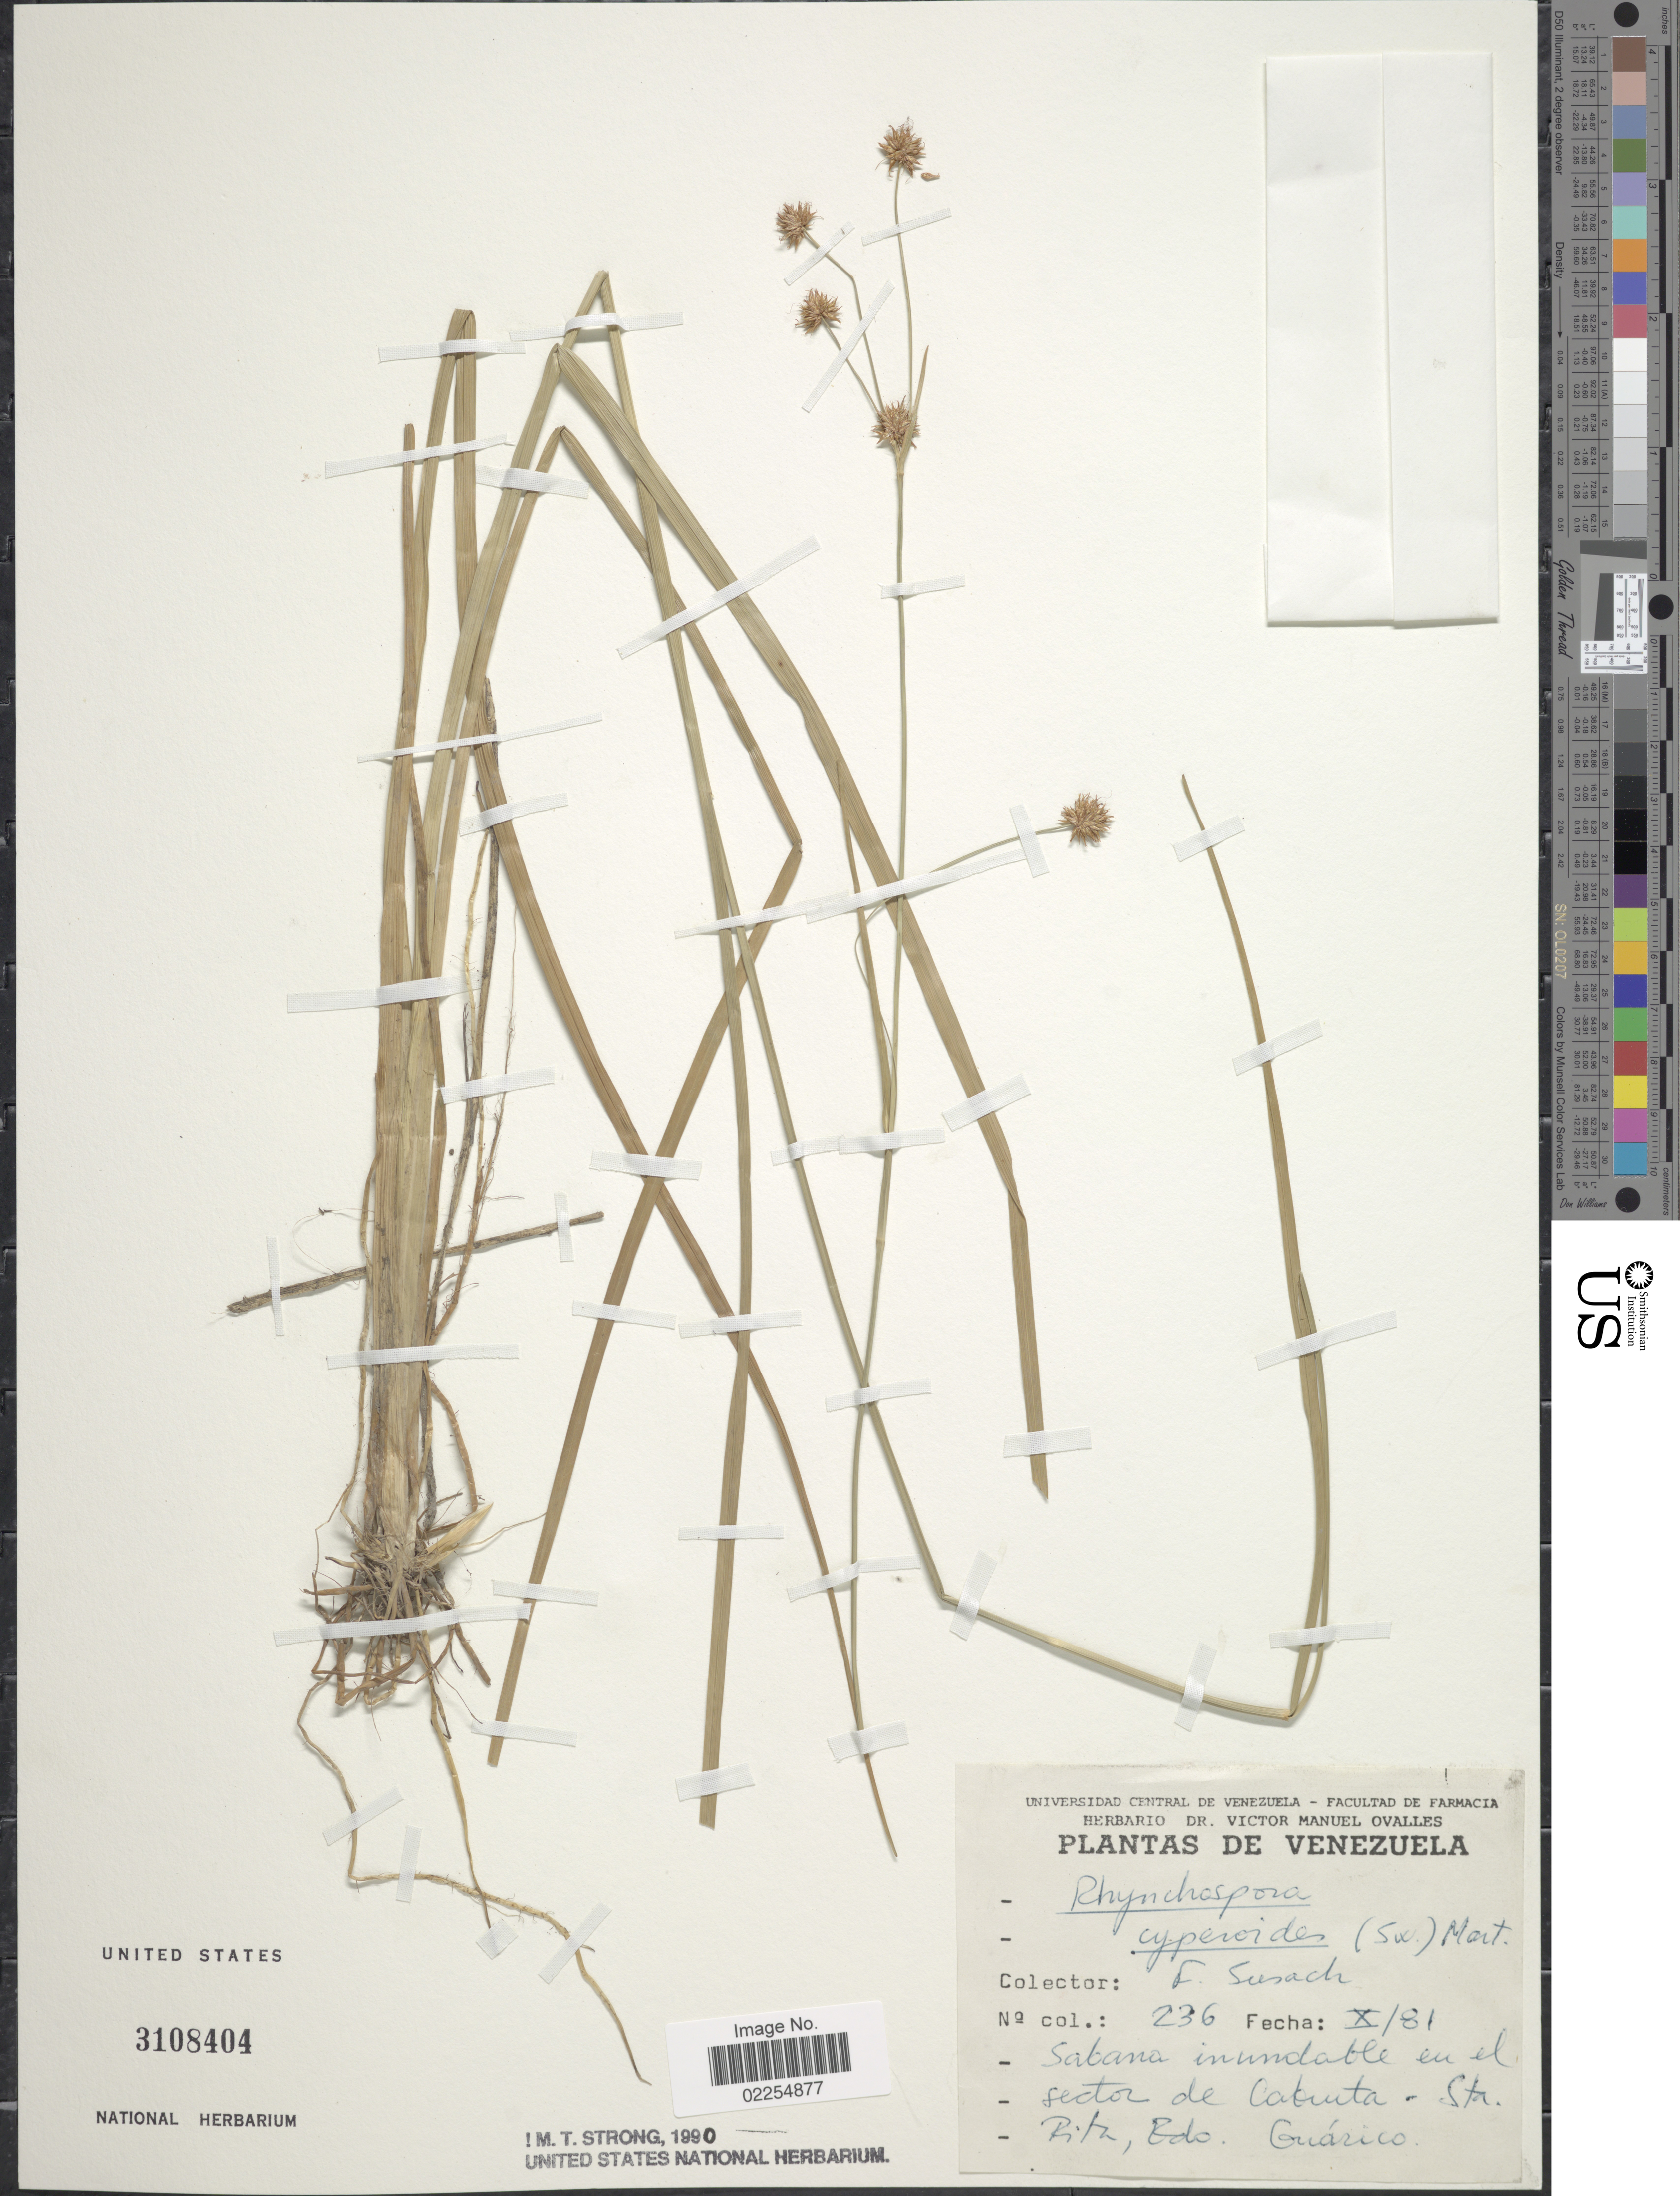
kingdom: Plantae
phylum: Tracheophyta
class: Liliopsida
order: Poales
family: Cyperaceae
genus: Rhynchospora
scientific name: Rhynchospora holoschoenoides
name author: (Rich.) Herter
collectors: F. Susach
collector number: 236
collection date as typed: Transcribed d/m/y: /10/81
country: Venezuela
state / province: Guárico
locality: Sector de Cabuta, Sta. Rita.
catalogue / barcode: US 3108404